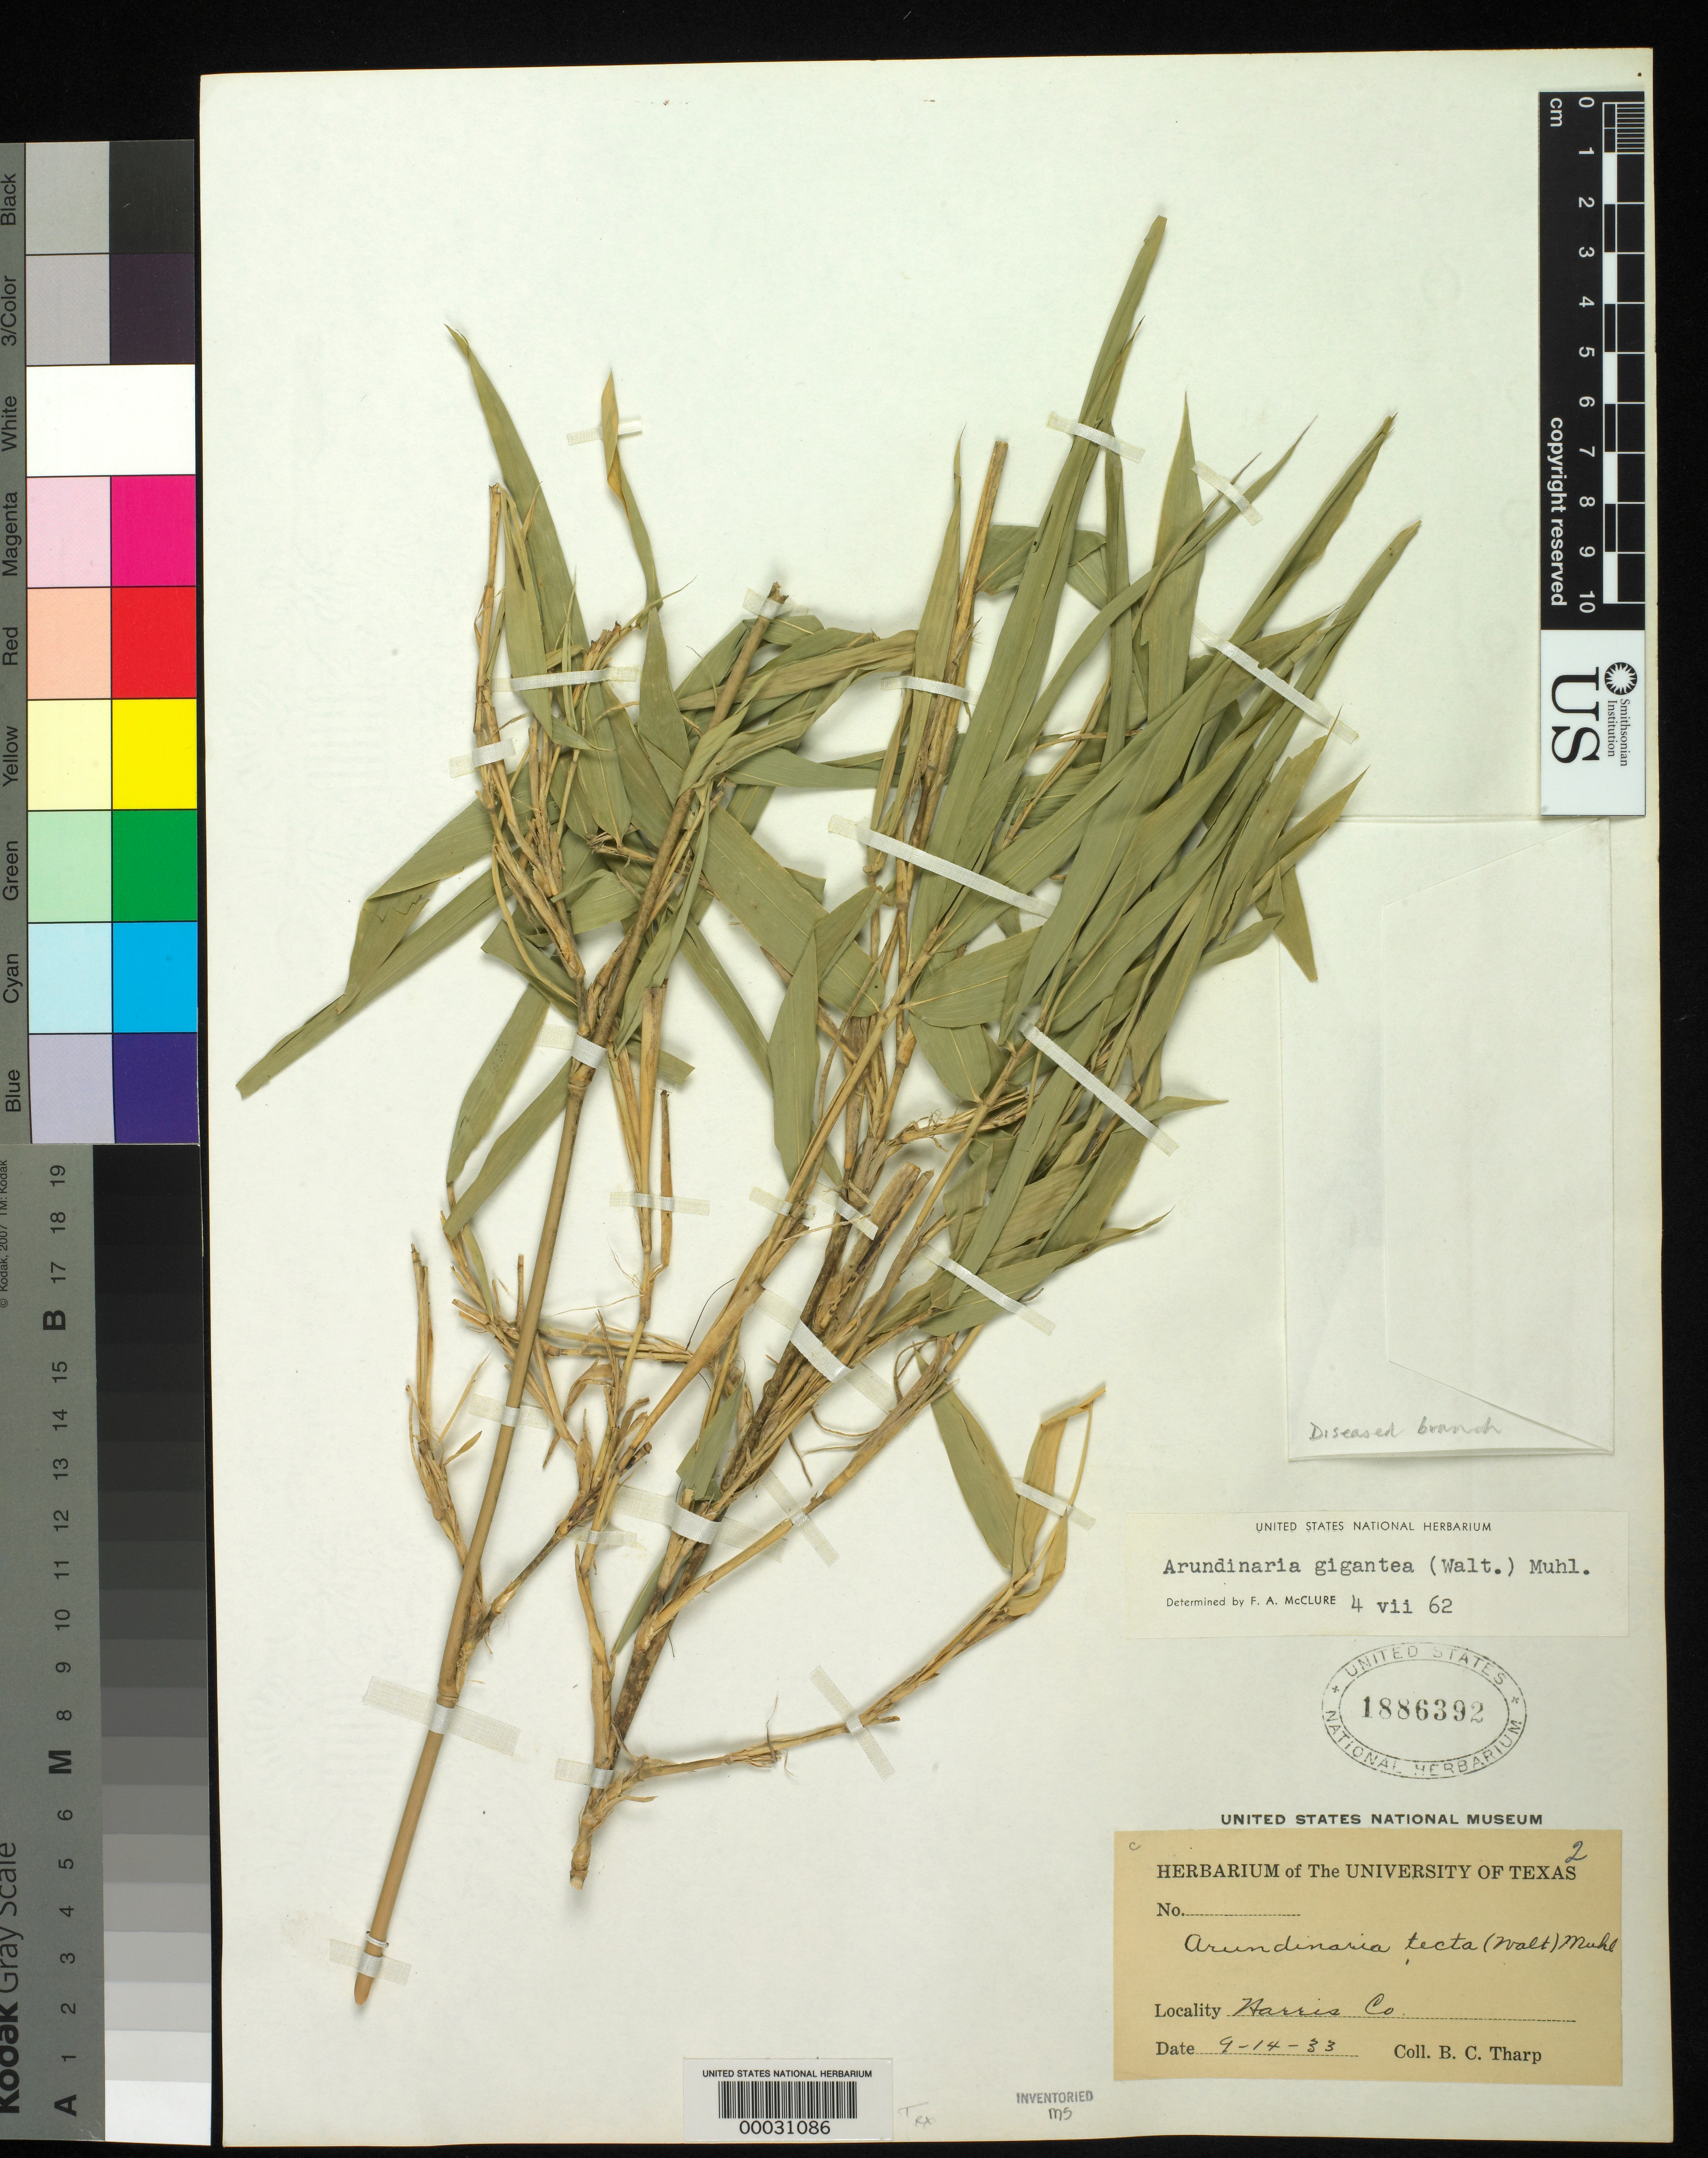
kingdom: Plantae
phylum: Tracheophyta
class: Liliopsida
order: Poales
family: Poaceae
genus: Arundinaria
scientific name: Arundinaria gigantea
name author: (Walter) Muhl.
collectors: B. C. Tharp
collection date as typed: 14 Sep 1933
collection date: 1933-09-14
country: United States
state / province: Texas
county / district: Harris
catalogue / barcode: US 1886392